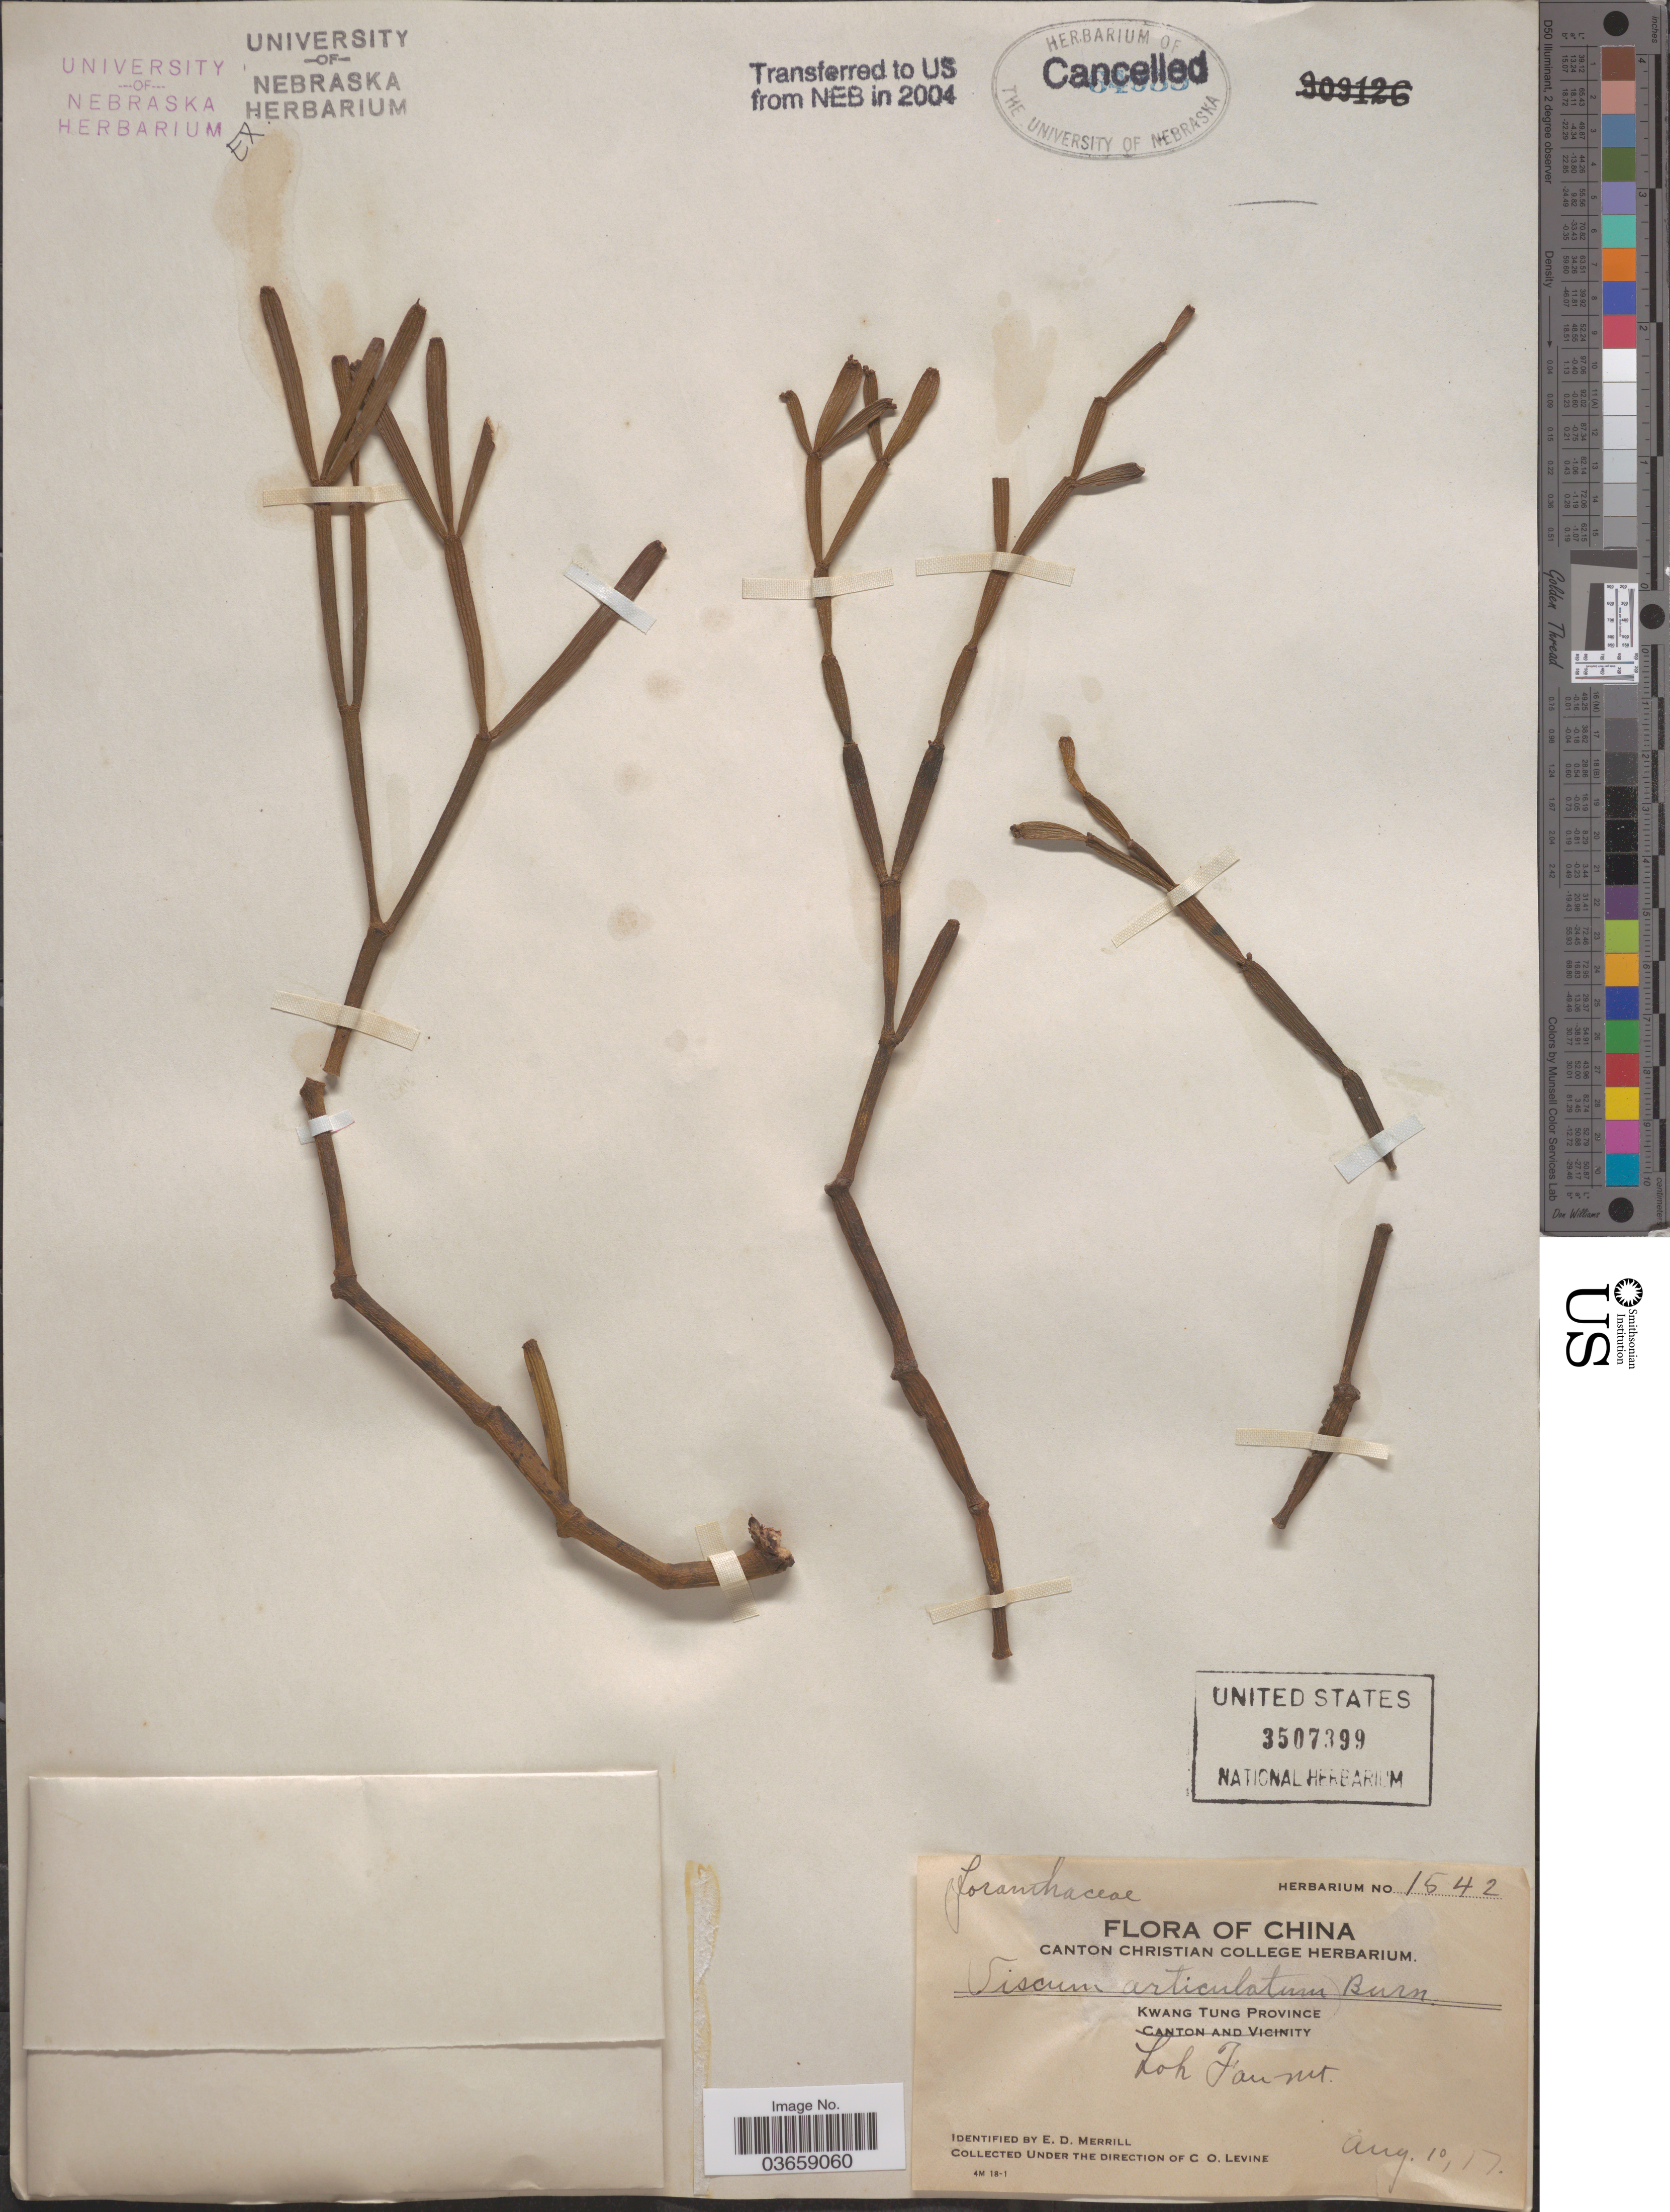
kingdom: Plantae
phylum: Tracheophyta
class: Magnoliopsida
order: Santalales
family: Viscaceae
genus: Viscum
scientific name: Viscum articulatum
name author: Burm. f.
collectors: C. O. Levine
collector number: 1542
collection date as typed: Transcribed d/m/y: 10/8/17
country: China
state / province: Guangdong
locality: Kwang Tung Province. Loh Fau Mt.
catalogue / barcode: US 3507399